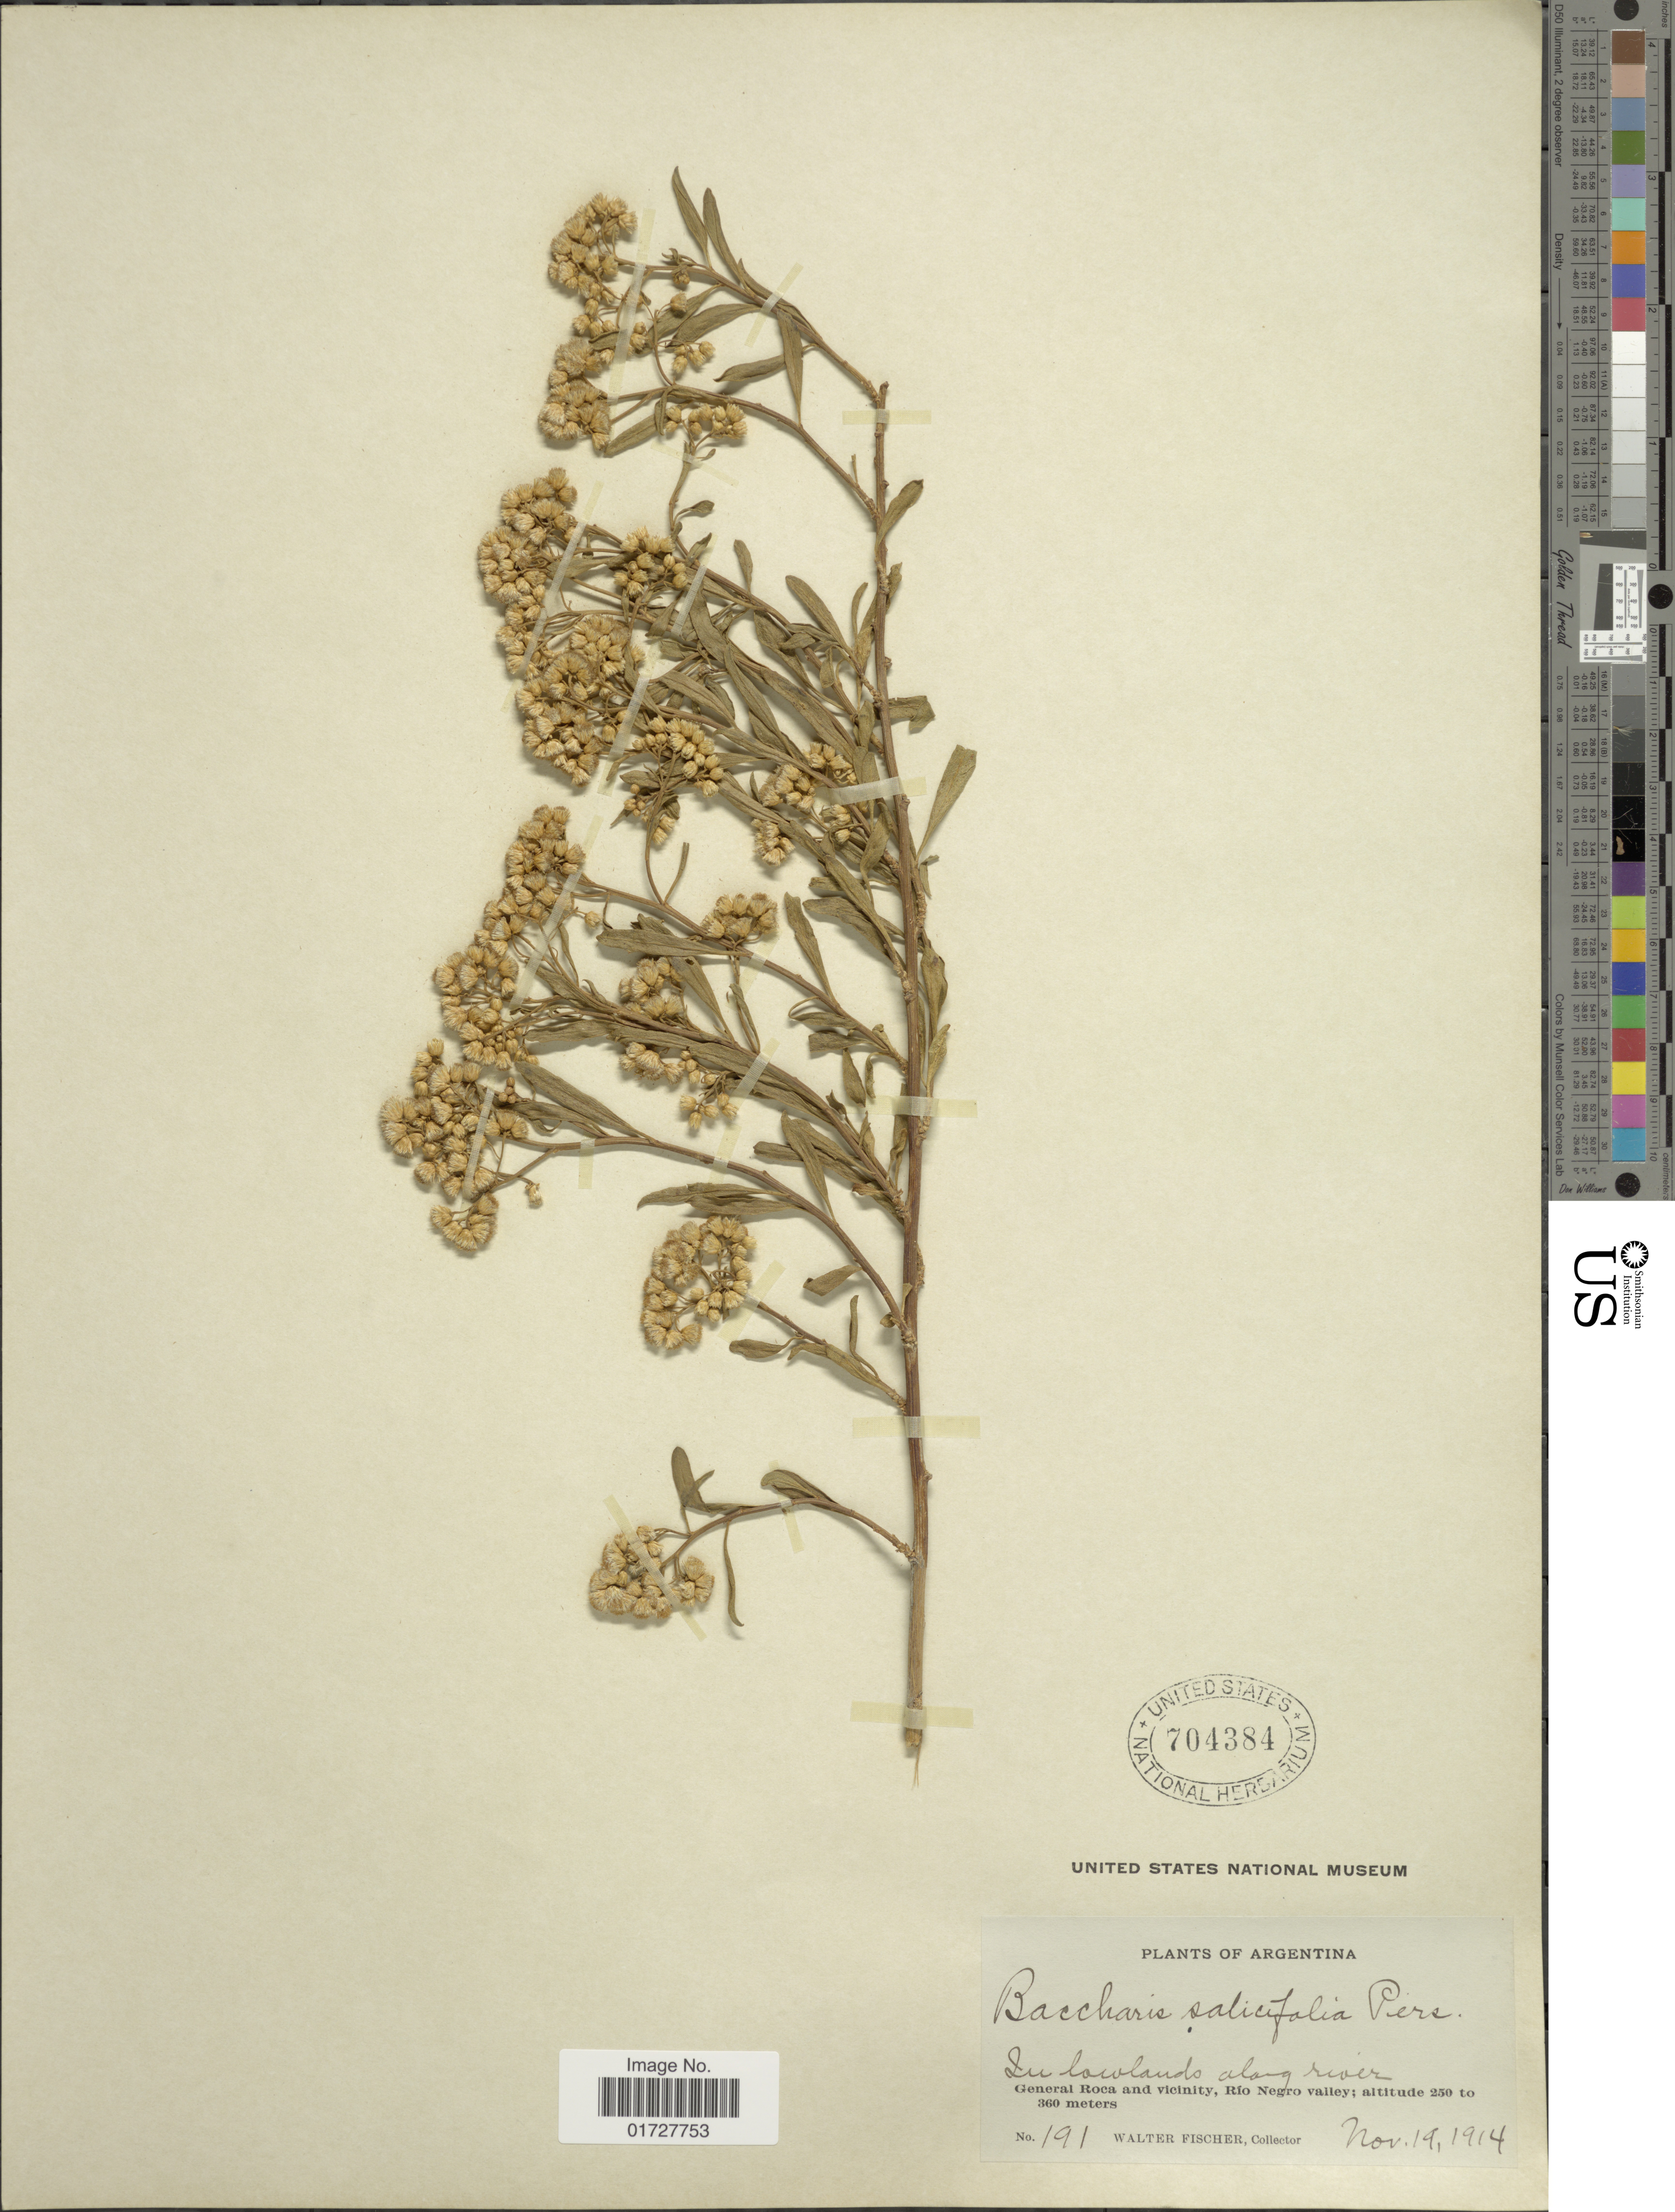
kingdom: Plantae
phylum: Tracheophyta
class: Magnoliopsida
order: Asterales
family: Asteraceae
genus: Baccharis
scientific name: Baccharis salicifolia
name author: (Ruiz & Pav.) Pers.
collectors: W. Fischer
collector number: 191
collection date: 1914-11-19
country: Argentina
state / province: Rio Negro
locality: General Roca and vicinity, Rio Negro Valley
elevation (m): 250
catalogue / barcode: US 704384